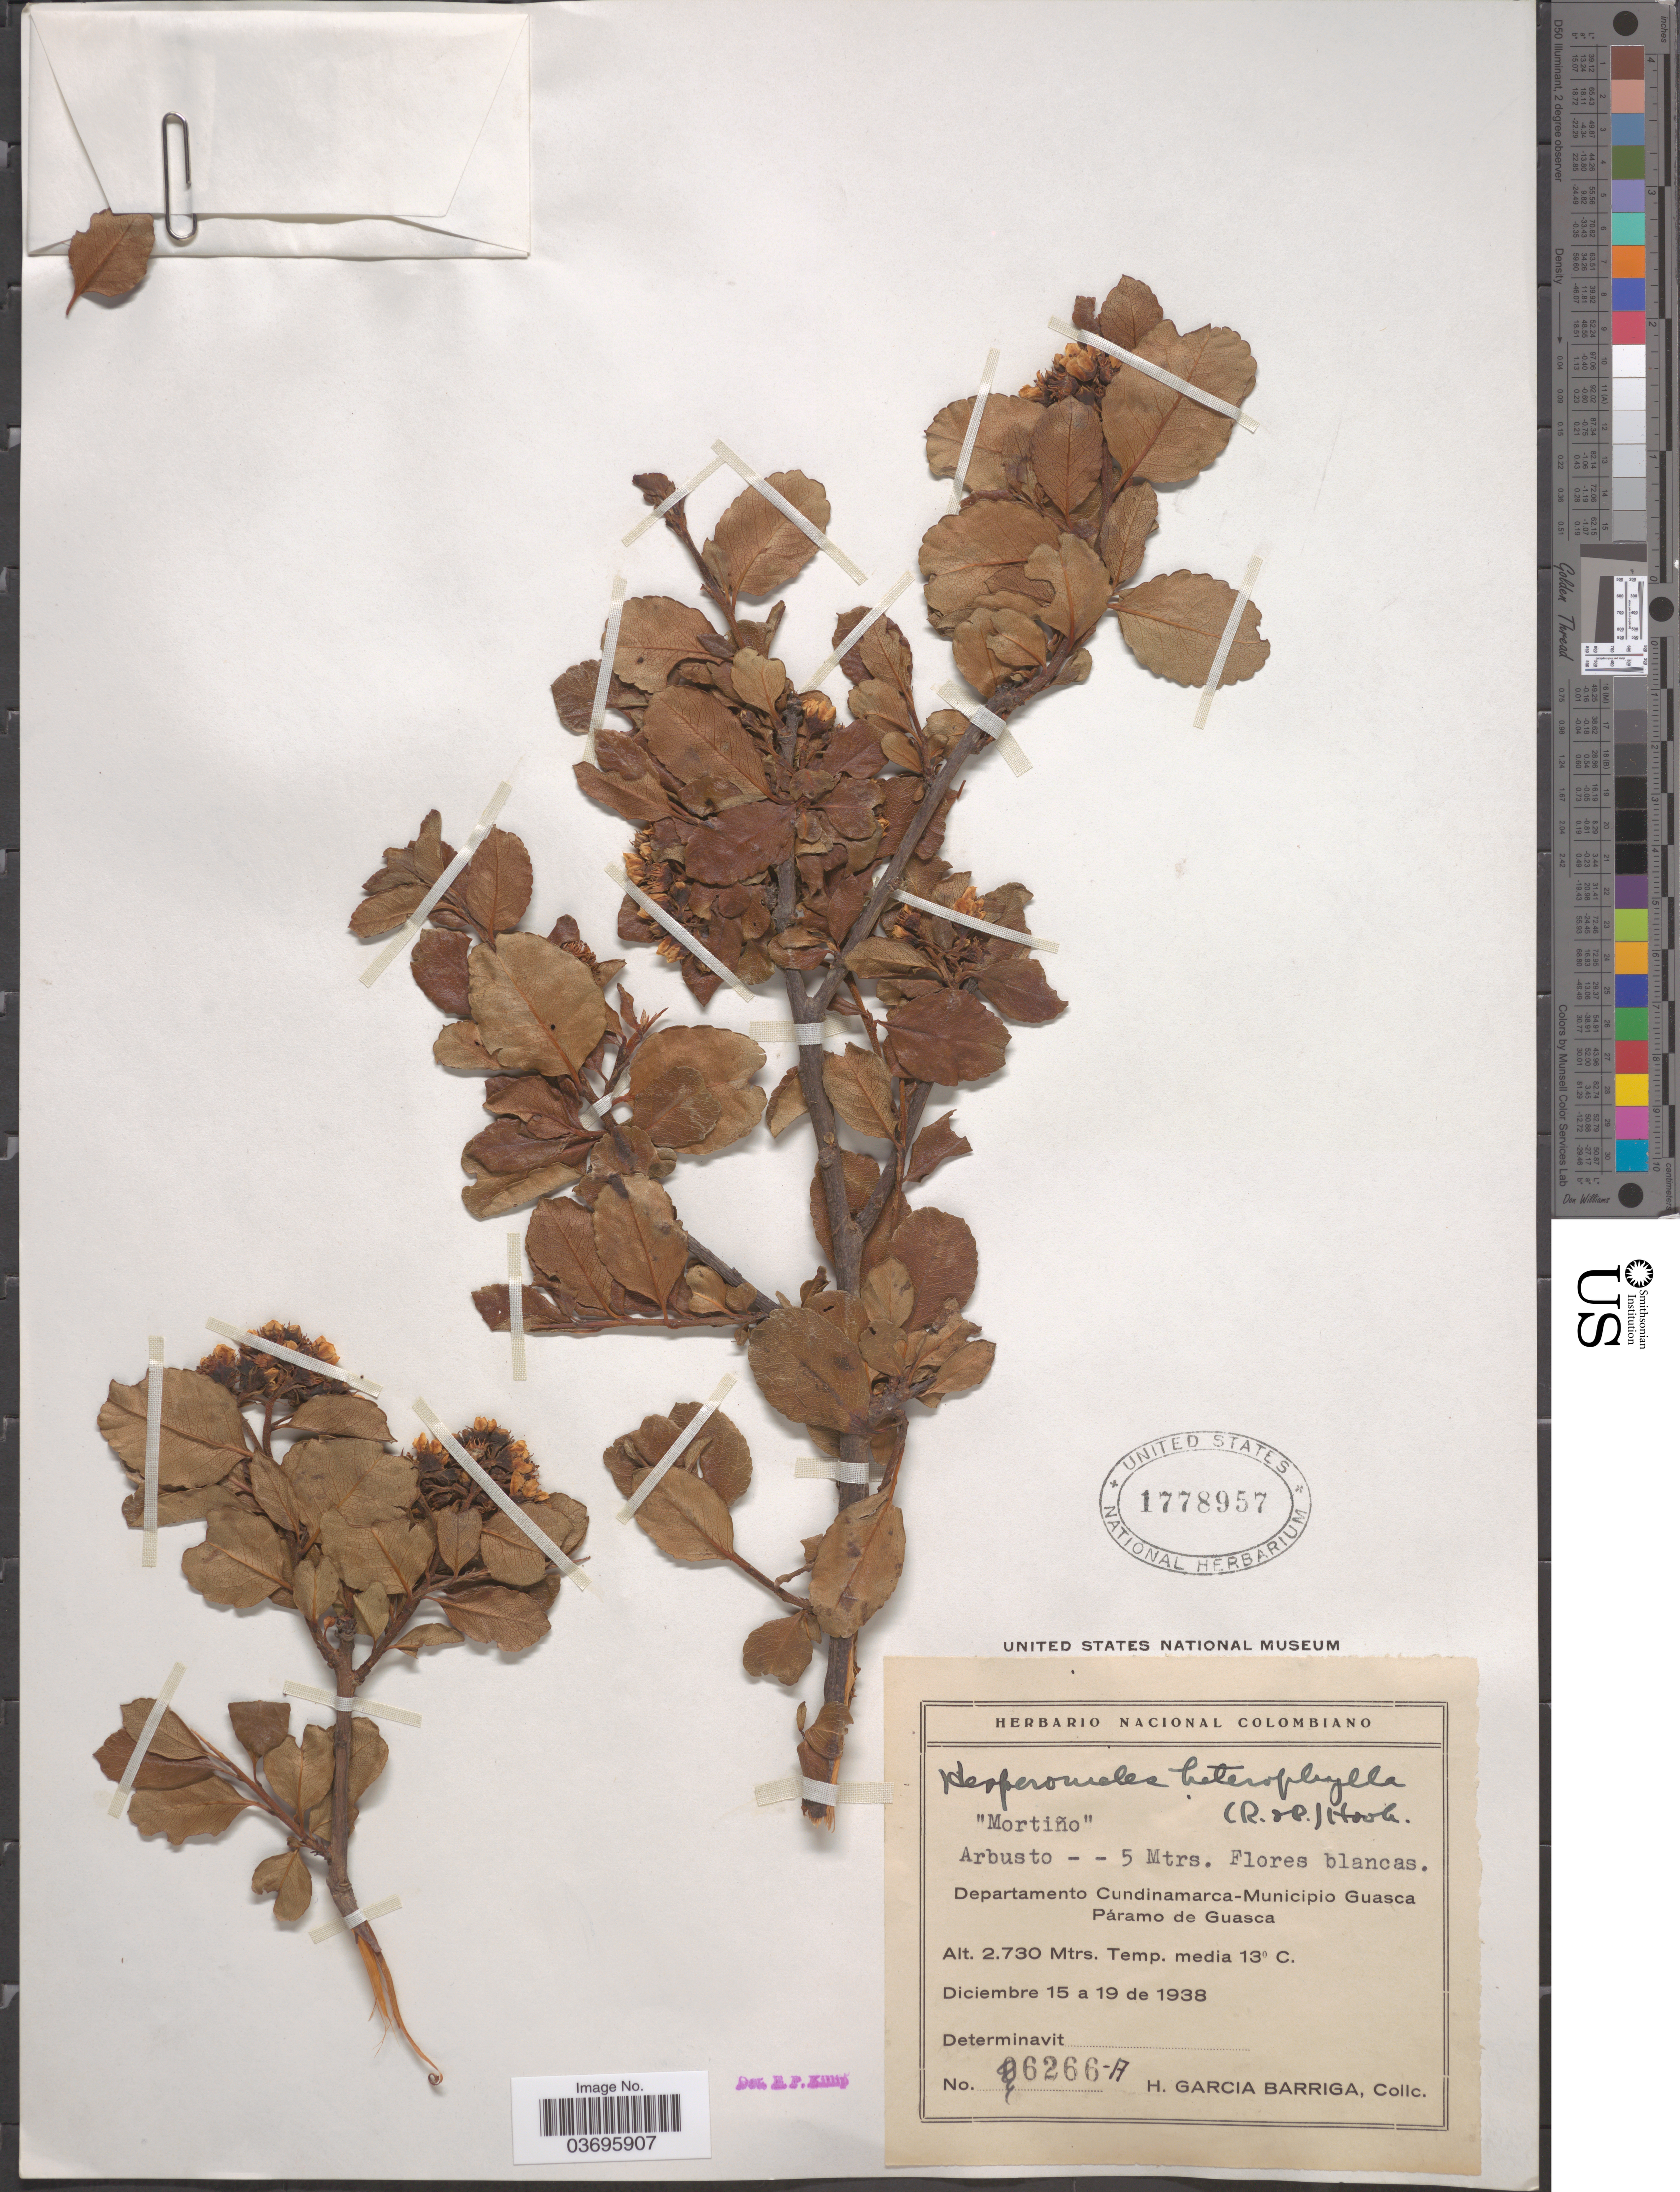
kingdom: Plantae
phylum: Tracheophyta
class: Magnoliopsida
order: Rosales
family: Rosaceae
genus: Hesperomeles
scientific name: Hesperomeles heterophylla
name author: (Ruiz & Pav.) Hook.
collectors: H. García Barriga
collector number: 6266-A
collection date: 1938-12-15/1938-12-19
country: Colombia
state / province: Cundinamarca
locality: Departamento Cundinamarca-Municipio Guasca. Páramo de Guasca.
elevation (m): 2730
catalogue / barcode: US 1778957